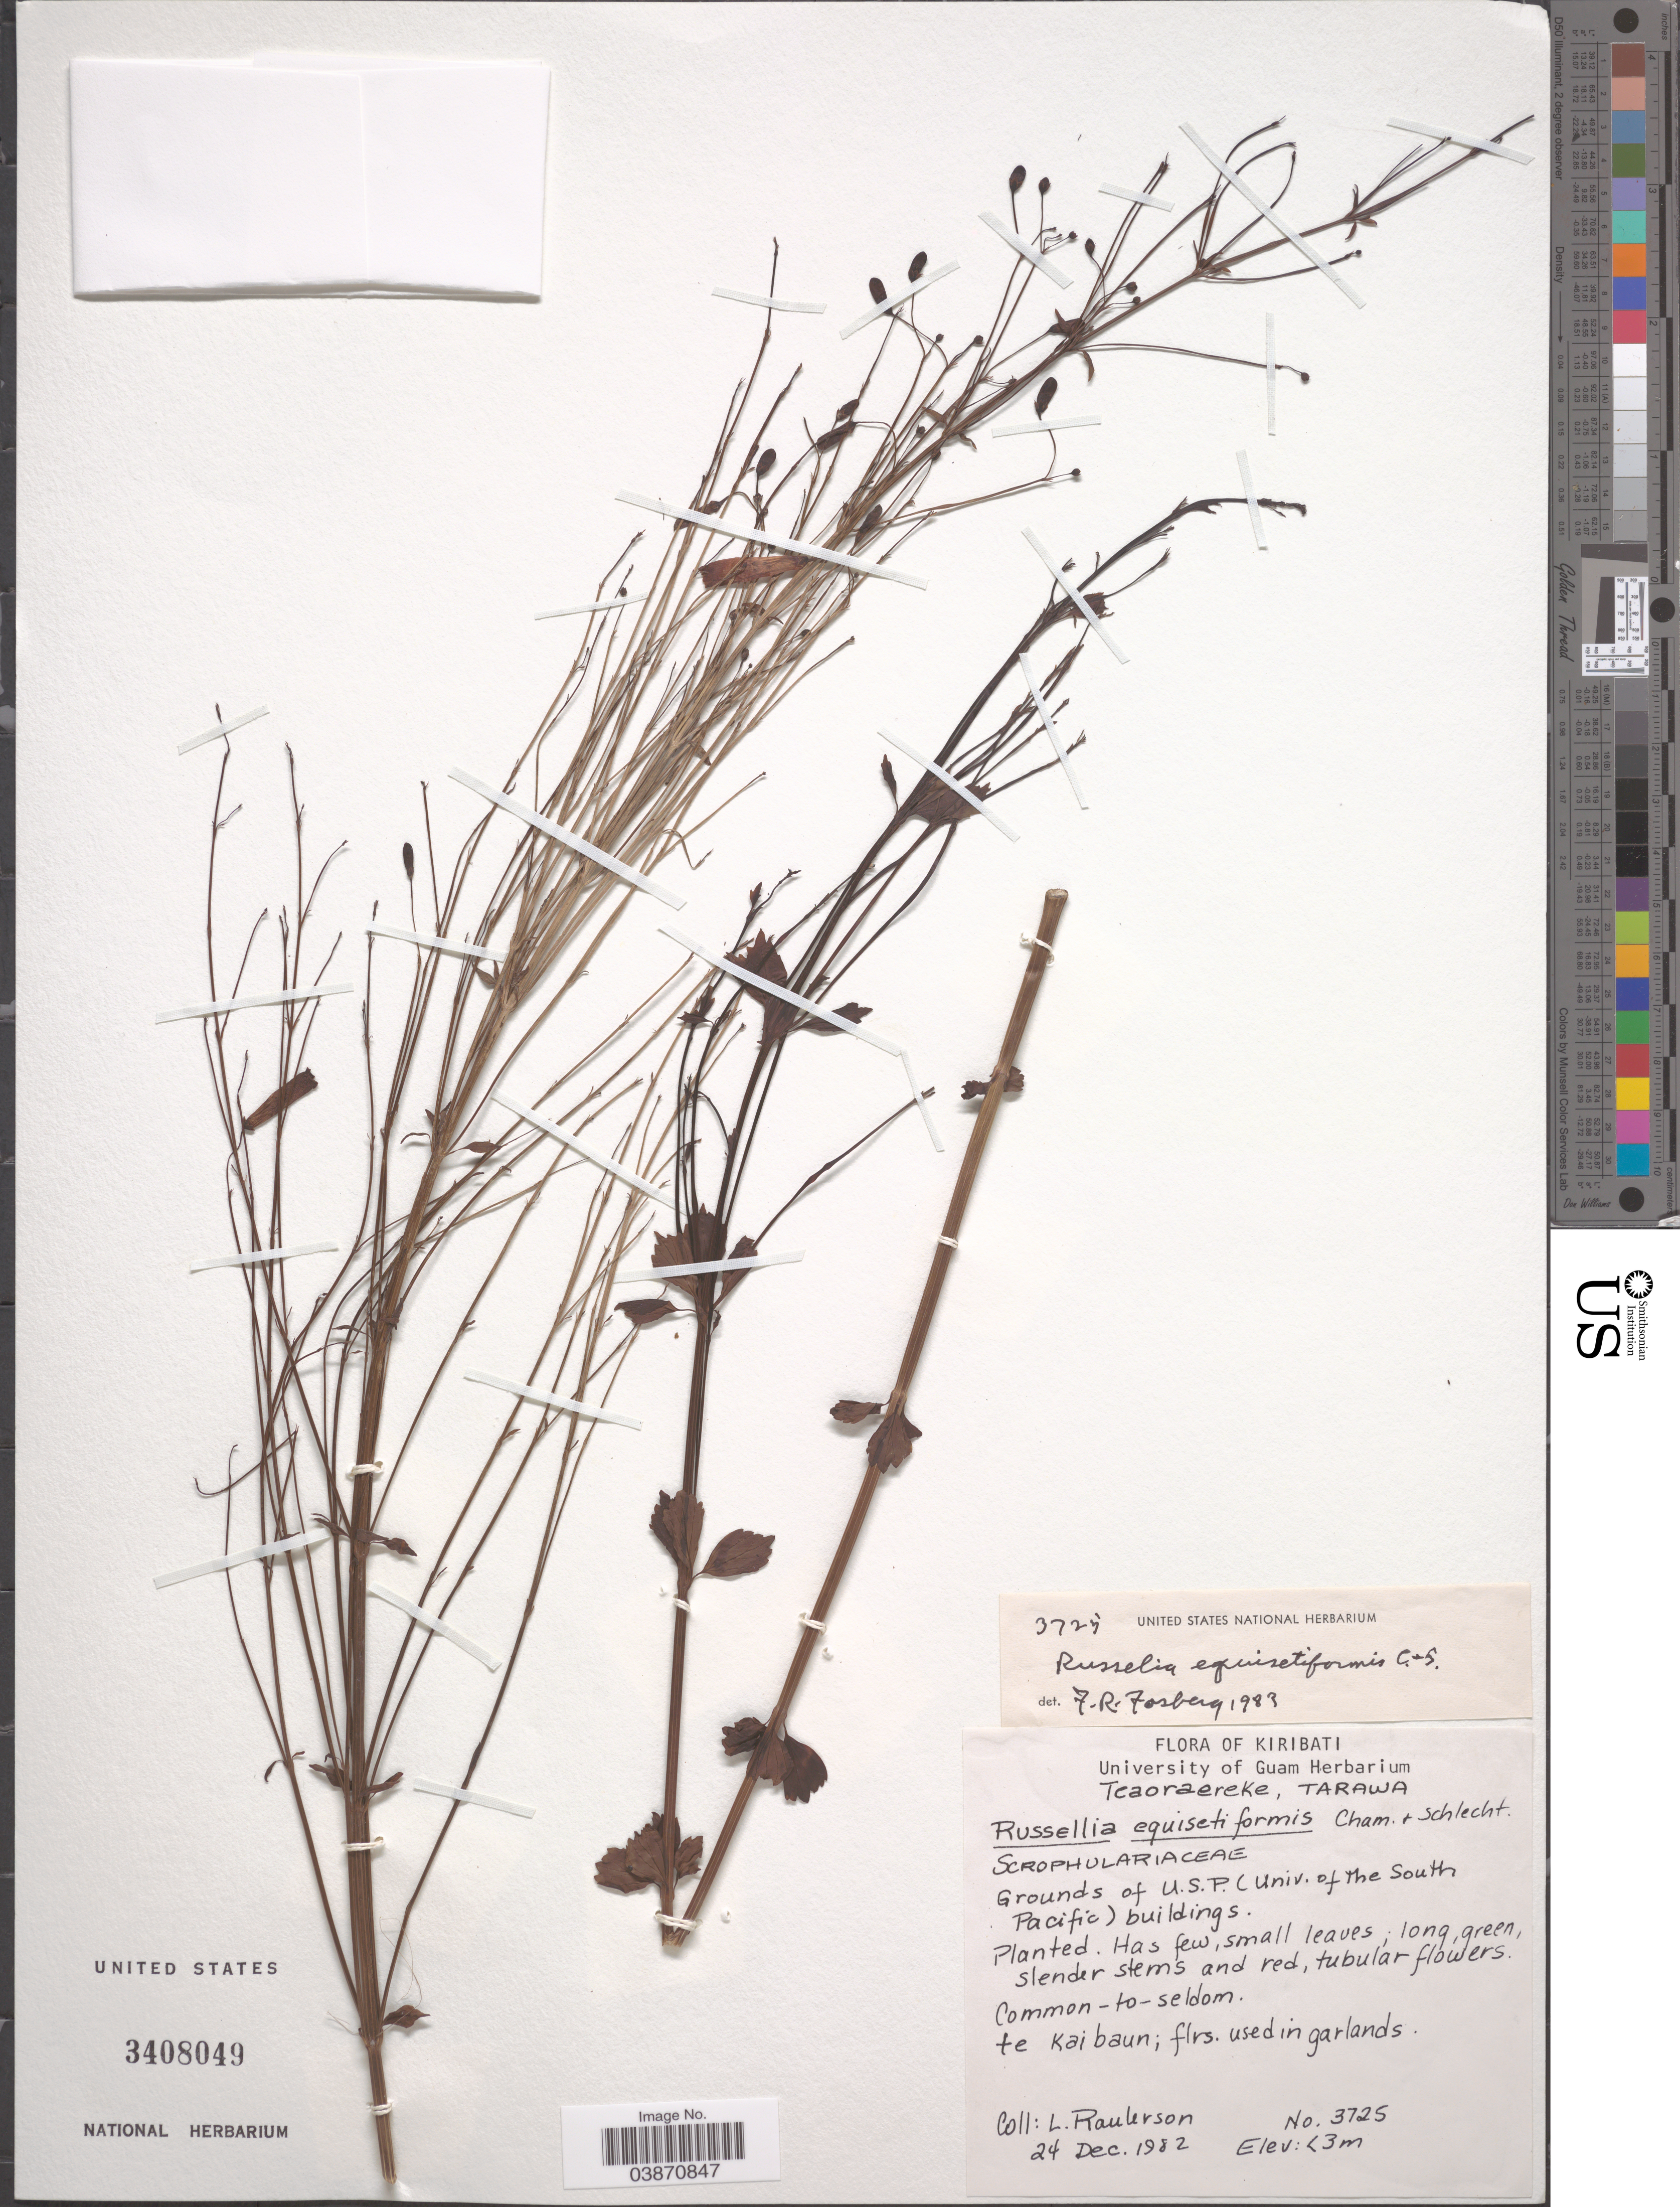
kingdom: Plantae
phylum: Tracheophyta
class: Magnoliopsida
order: Lamiales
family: Plantaginaceae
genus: Russelia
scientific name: Russelia equisetiformis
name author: Schltdl. & Cham.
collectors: L. Raulerson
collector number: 3725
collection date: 1982-12-24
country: Kiribati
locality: Teaoraereke, Tarawa. Grounds of U.S.P. (Univ. of the South Pacific) buildings.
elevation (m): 3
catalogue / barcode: US 3408049